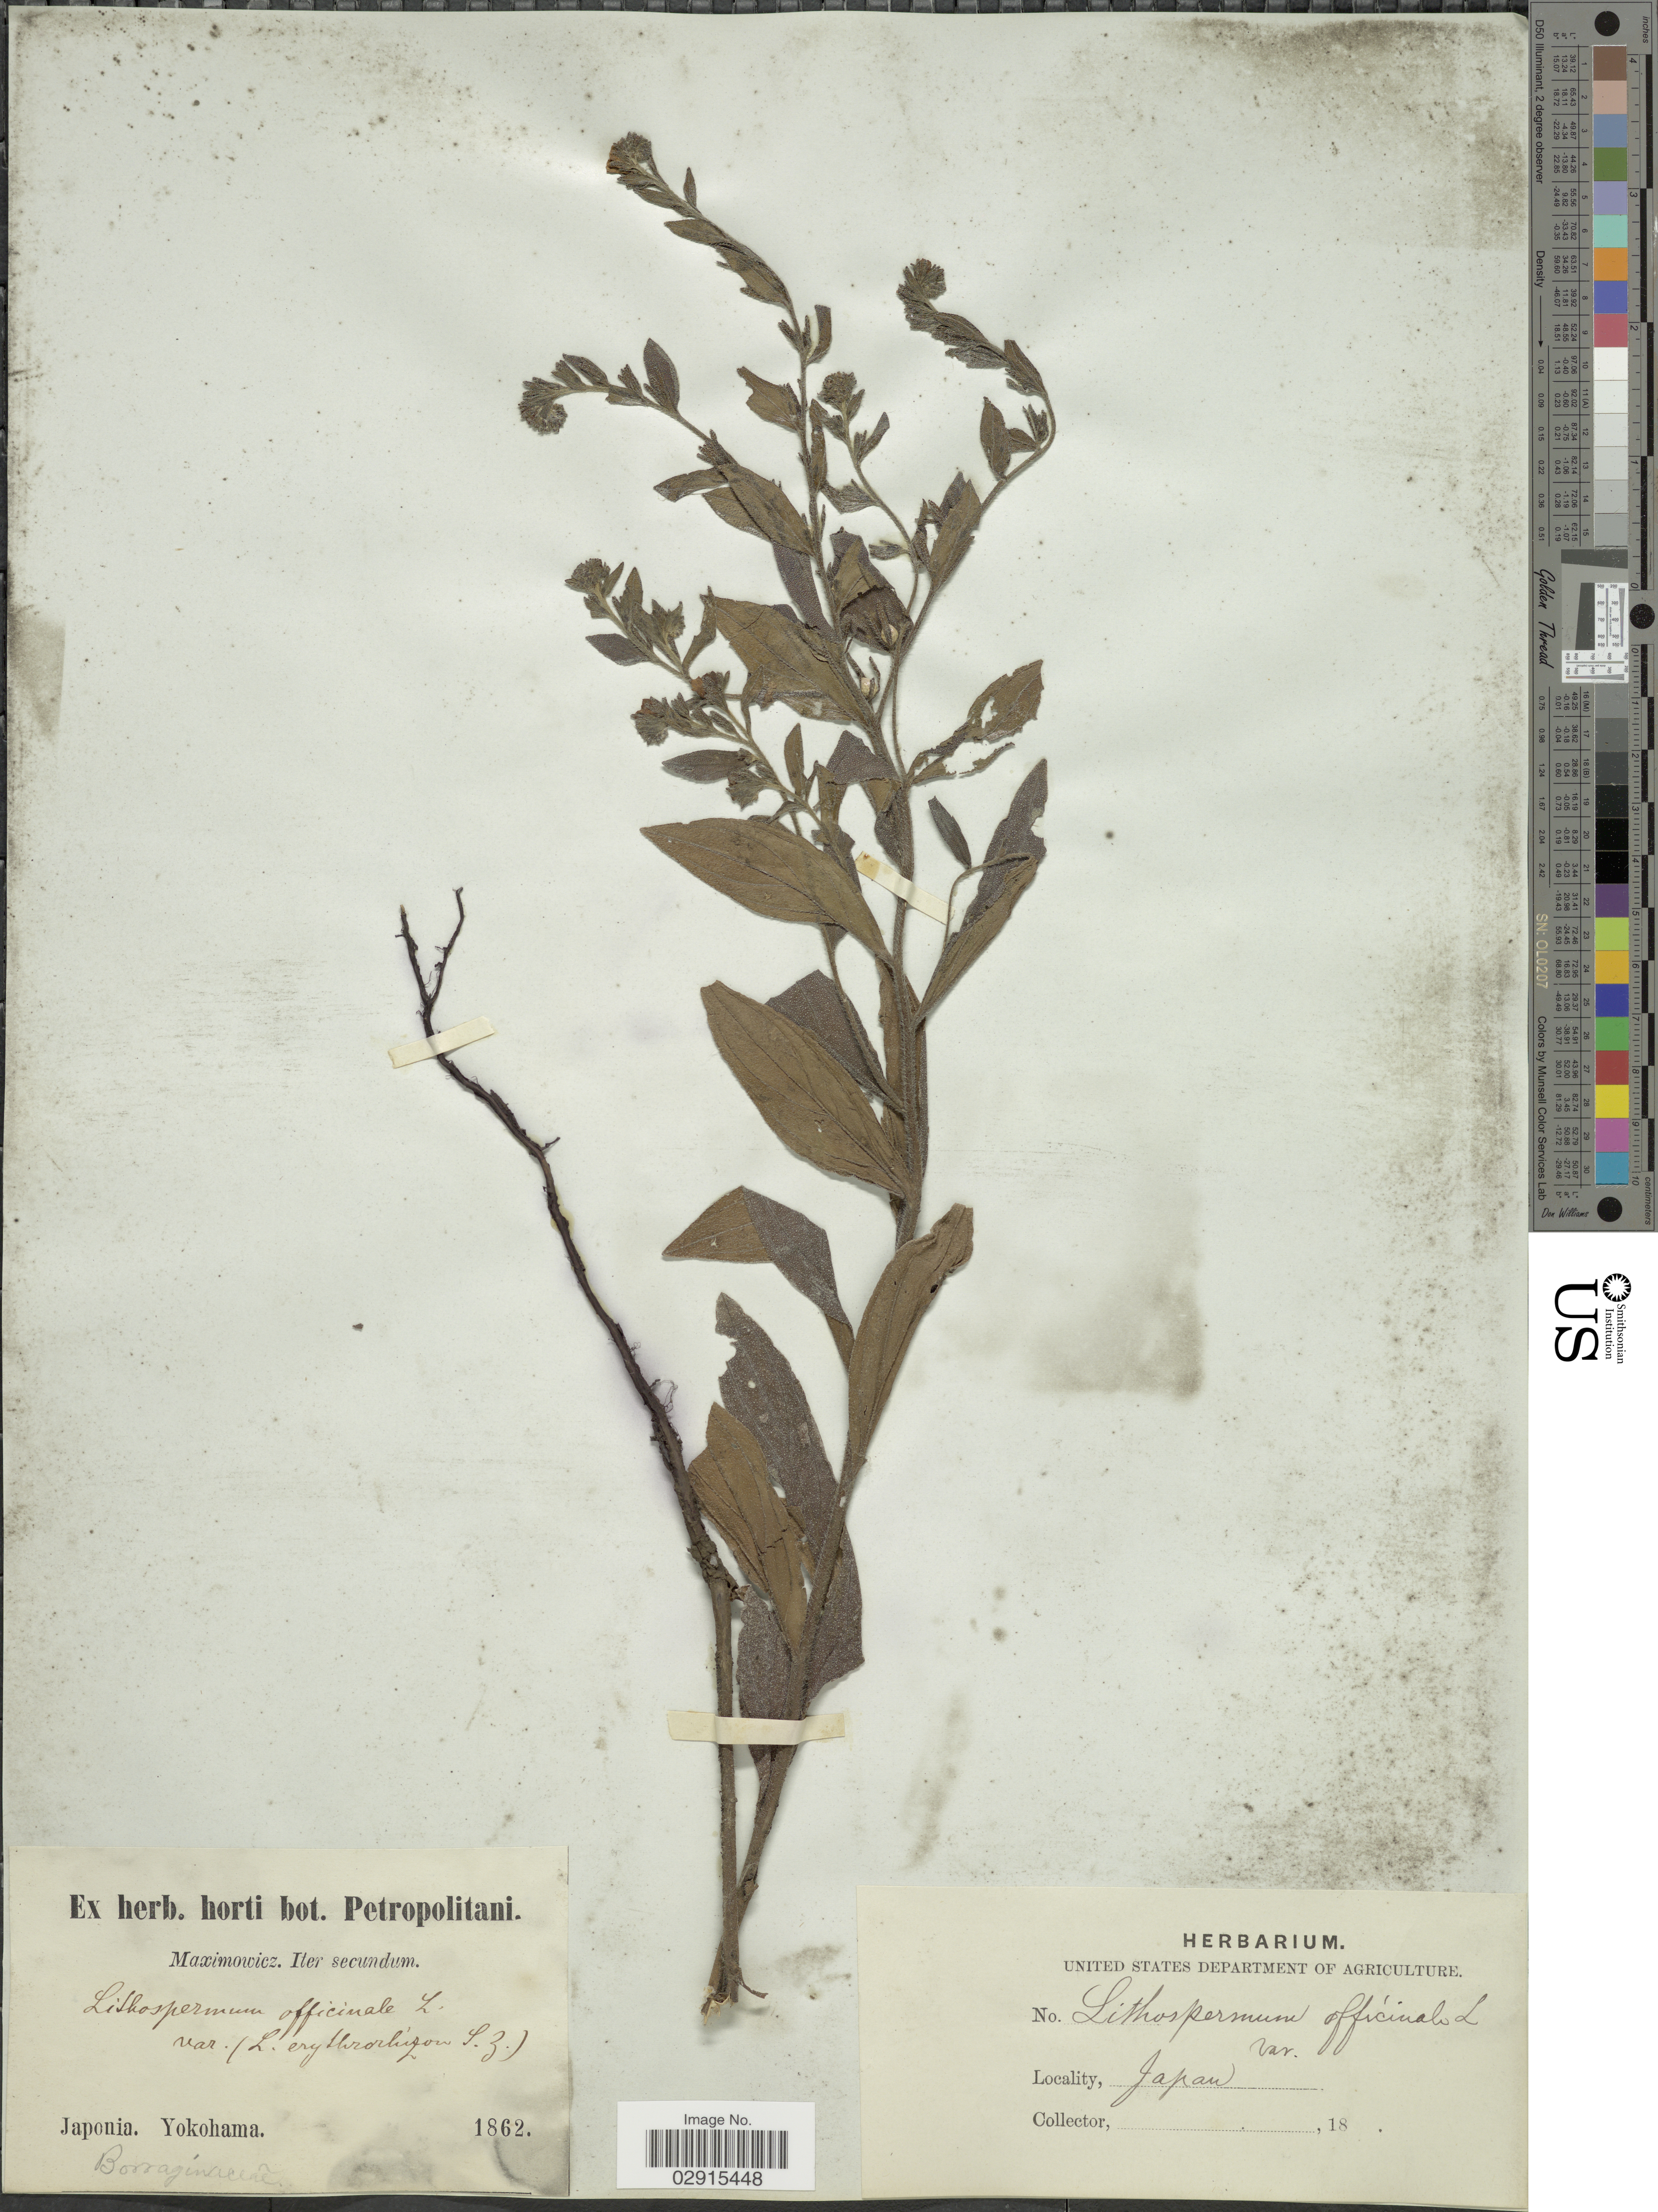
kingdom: Plantae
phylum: Tracheophyta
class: Magnoliopsida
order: Boraginales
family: Boraginaceae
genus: Lithospermum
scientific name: Lithospermum erythrorhizon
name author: Siebold & Zucc.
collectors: Maximowicz, --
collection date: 1862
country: Japan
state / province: Kanagawa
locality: Yokohama.